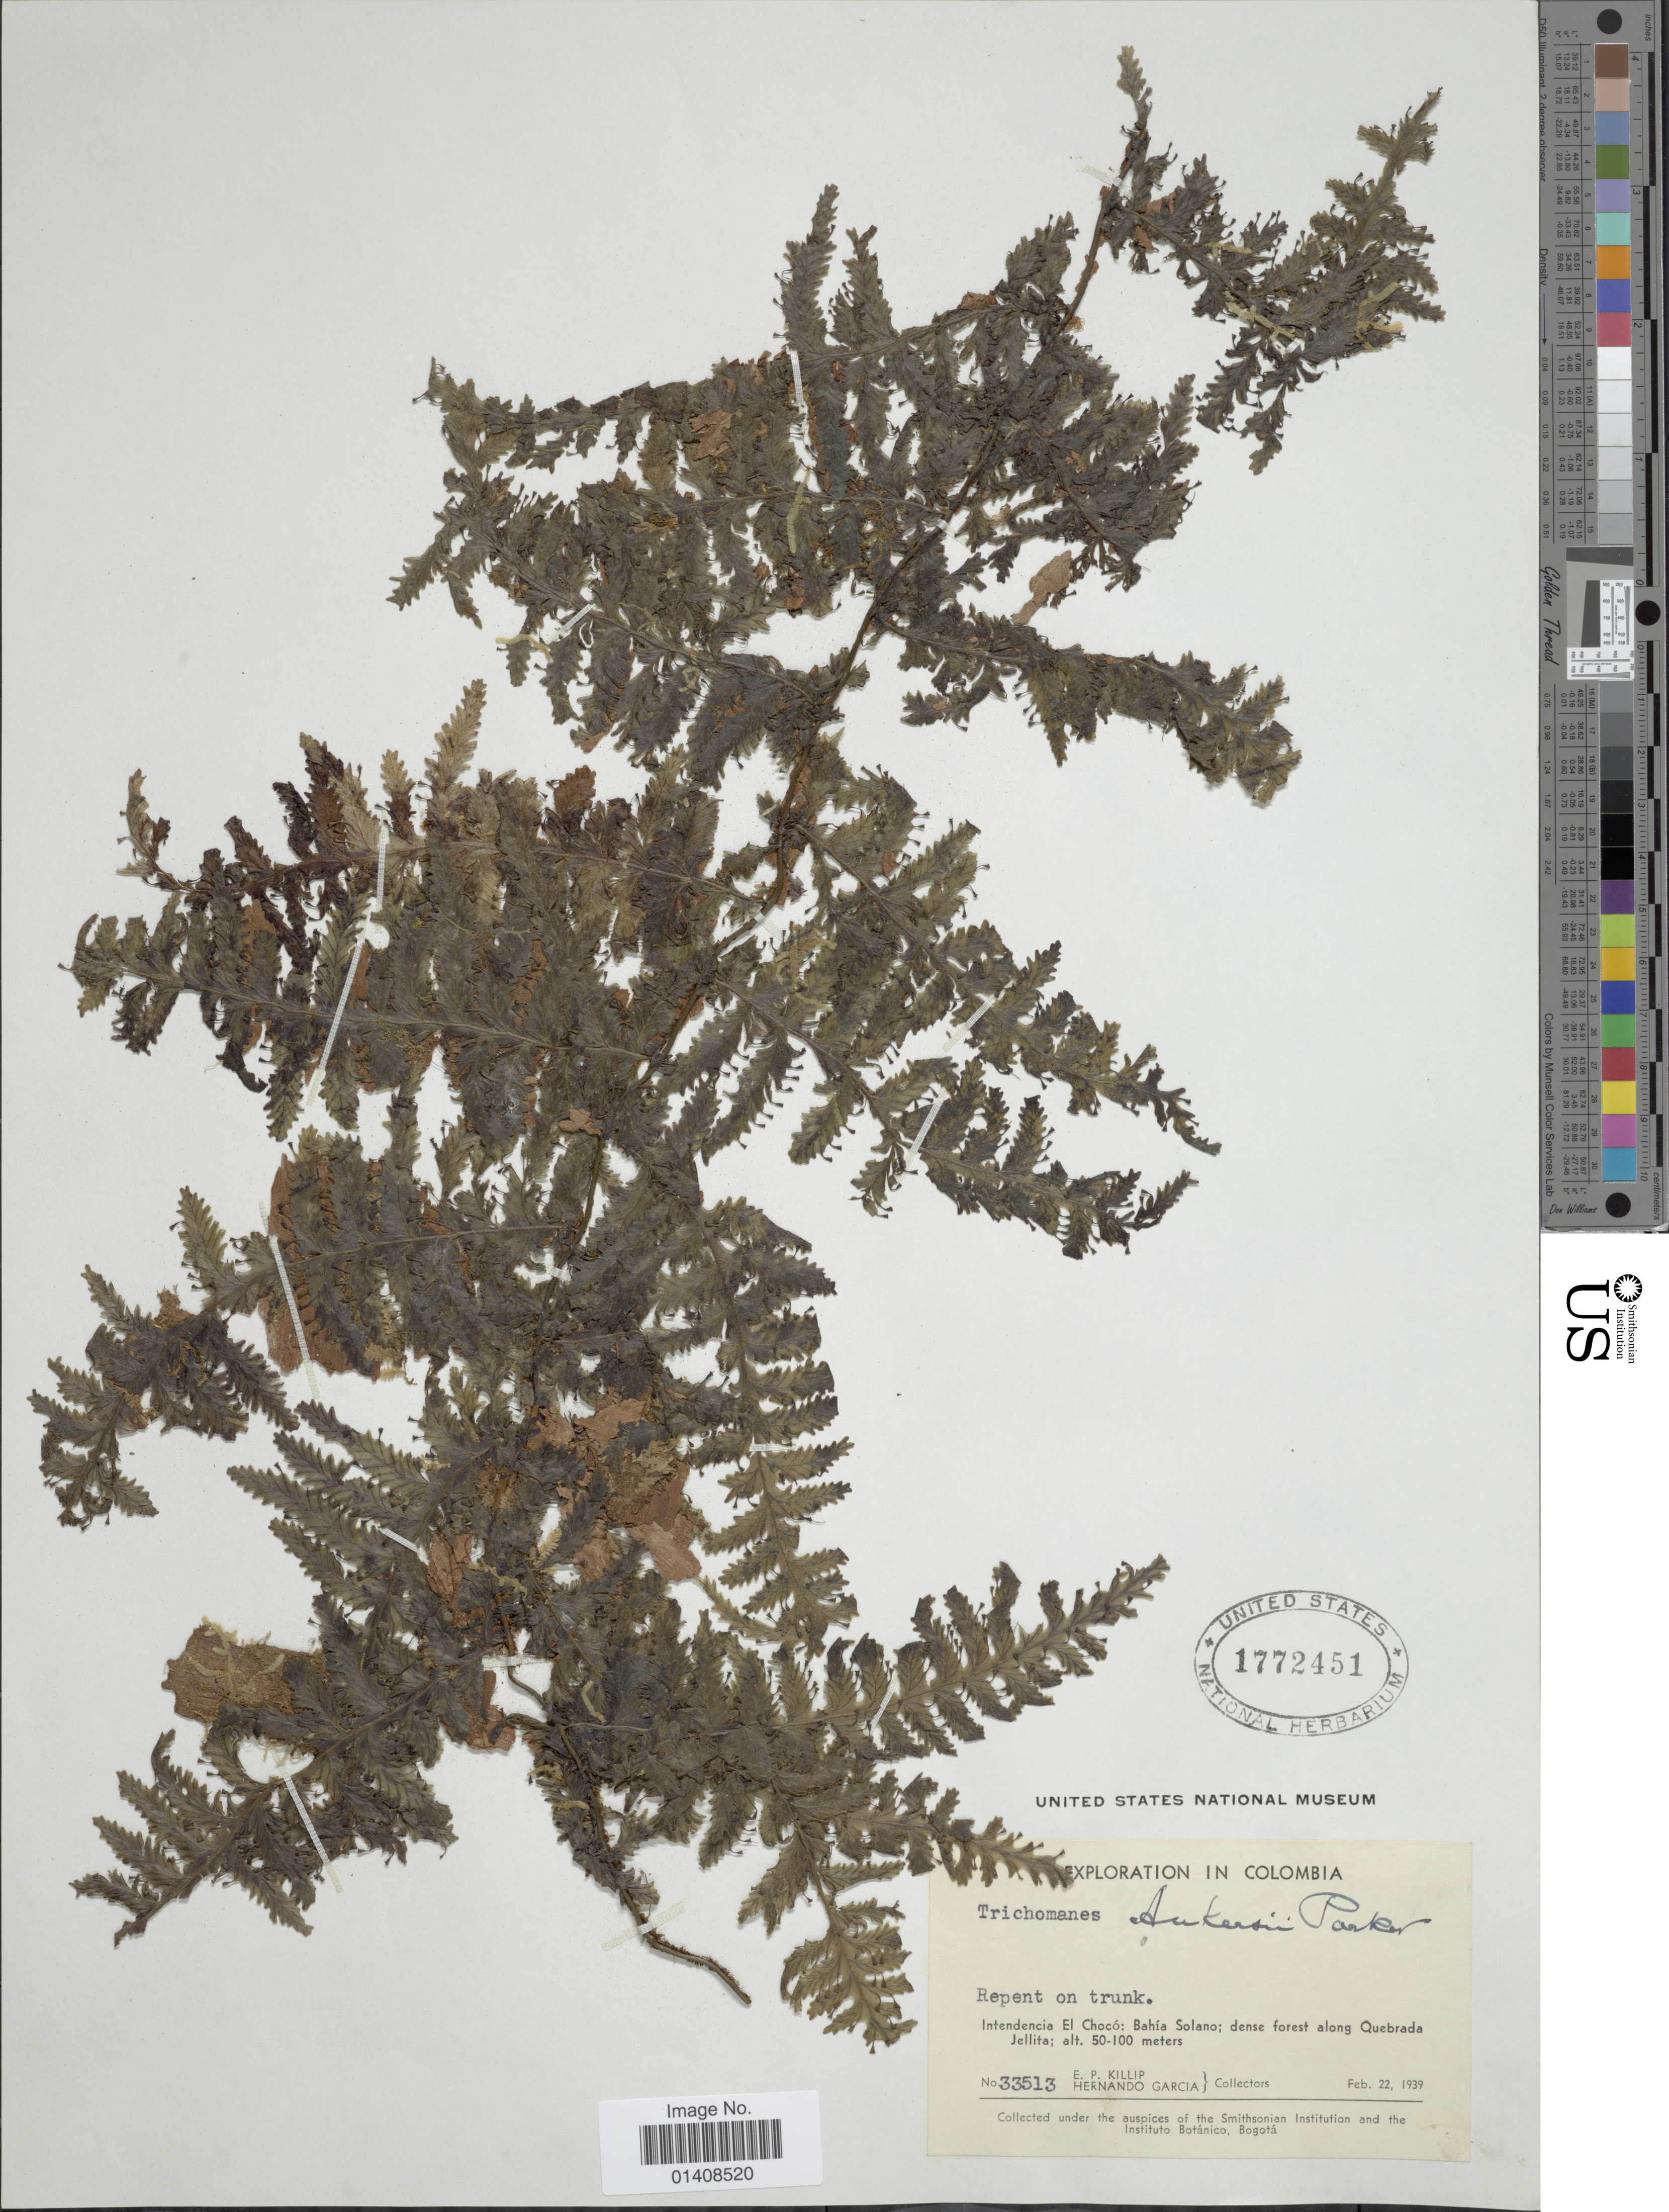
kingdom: Plantae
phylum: Tracheophyta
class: Polypodiopsida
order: Hymenophyllales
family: Hymenophyllaceae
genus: Trichomanes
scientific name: Trichomanes ankersii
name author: C. Parker ex Hook. & Grev.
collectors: E. P. Killip & H. Garcia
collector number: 33513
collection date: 1939-02-22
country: Colombia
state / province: Chocó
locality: Intendencia El Choco: Bahia Solano: dense forest along Quebrada Jellita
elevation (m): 50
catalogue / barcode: US 1772451